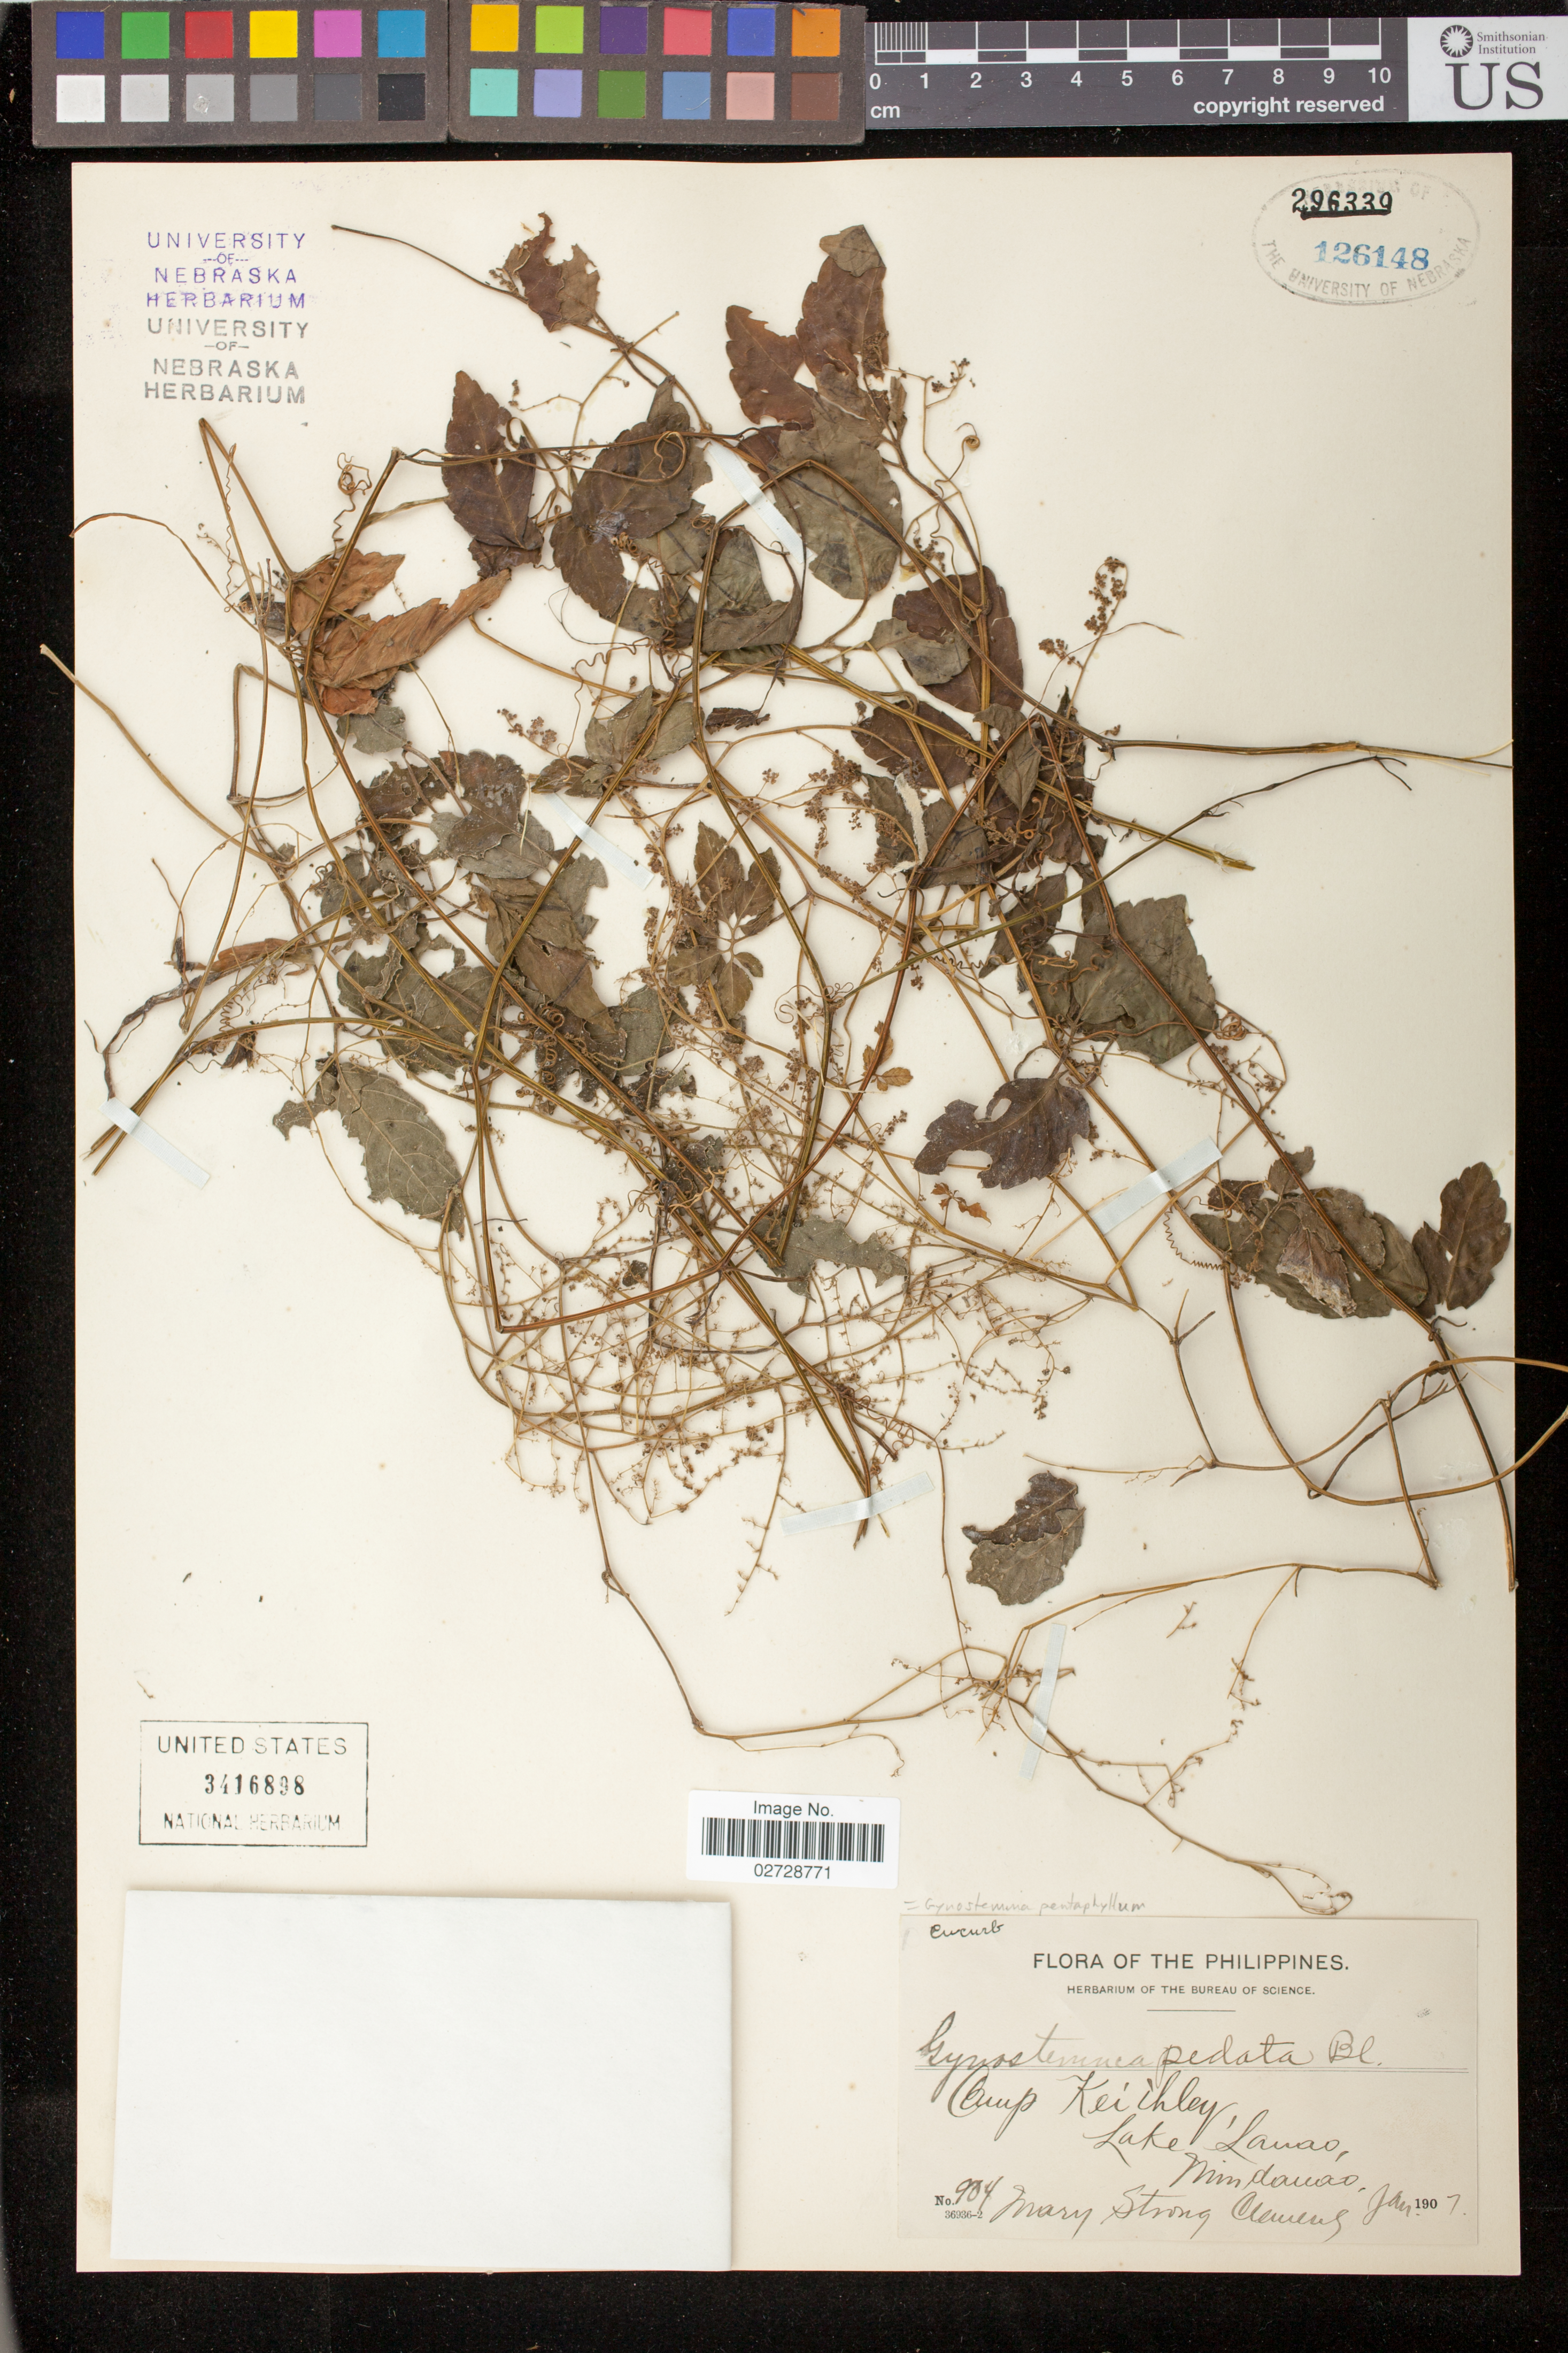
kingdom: Plantae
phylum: Tracheophyta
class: Magnoliopsida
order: Cucurbitales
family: Cucurbitaceae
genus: Gynostemma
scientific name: Gynostemma pentaphyllum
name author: (Thunb.) Makino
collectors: M. S. Clemens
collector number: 904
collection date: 1907-01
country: Philippines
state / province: Muslim Mindanao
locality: Camp Keithley, Lake Lanao, Mindanao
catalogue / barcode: US 3416898